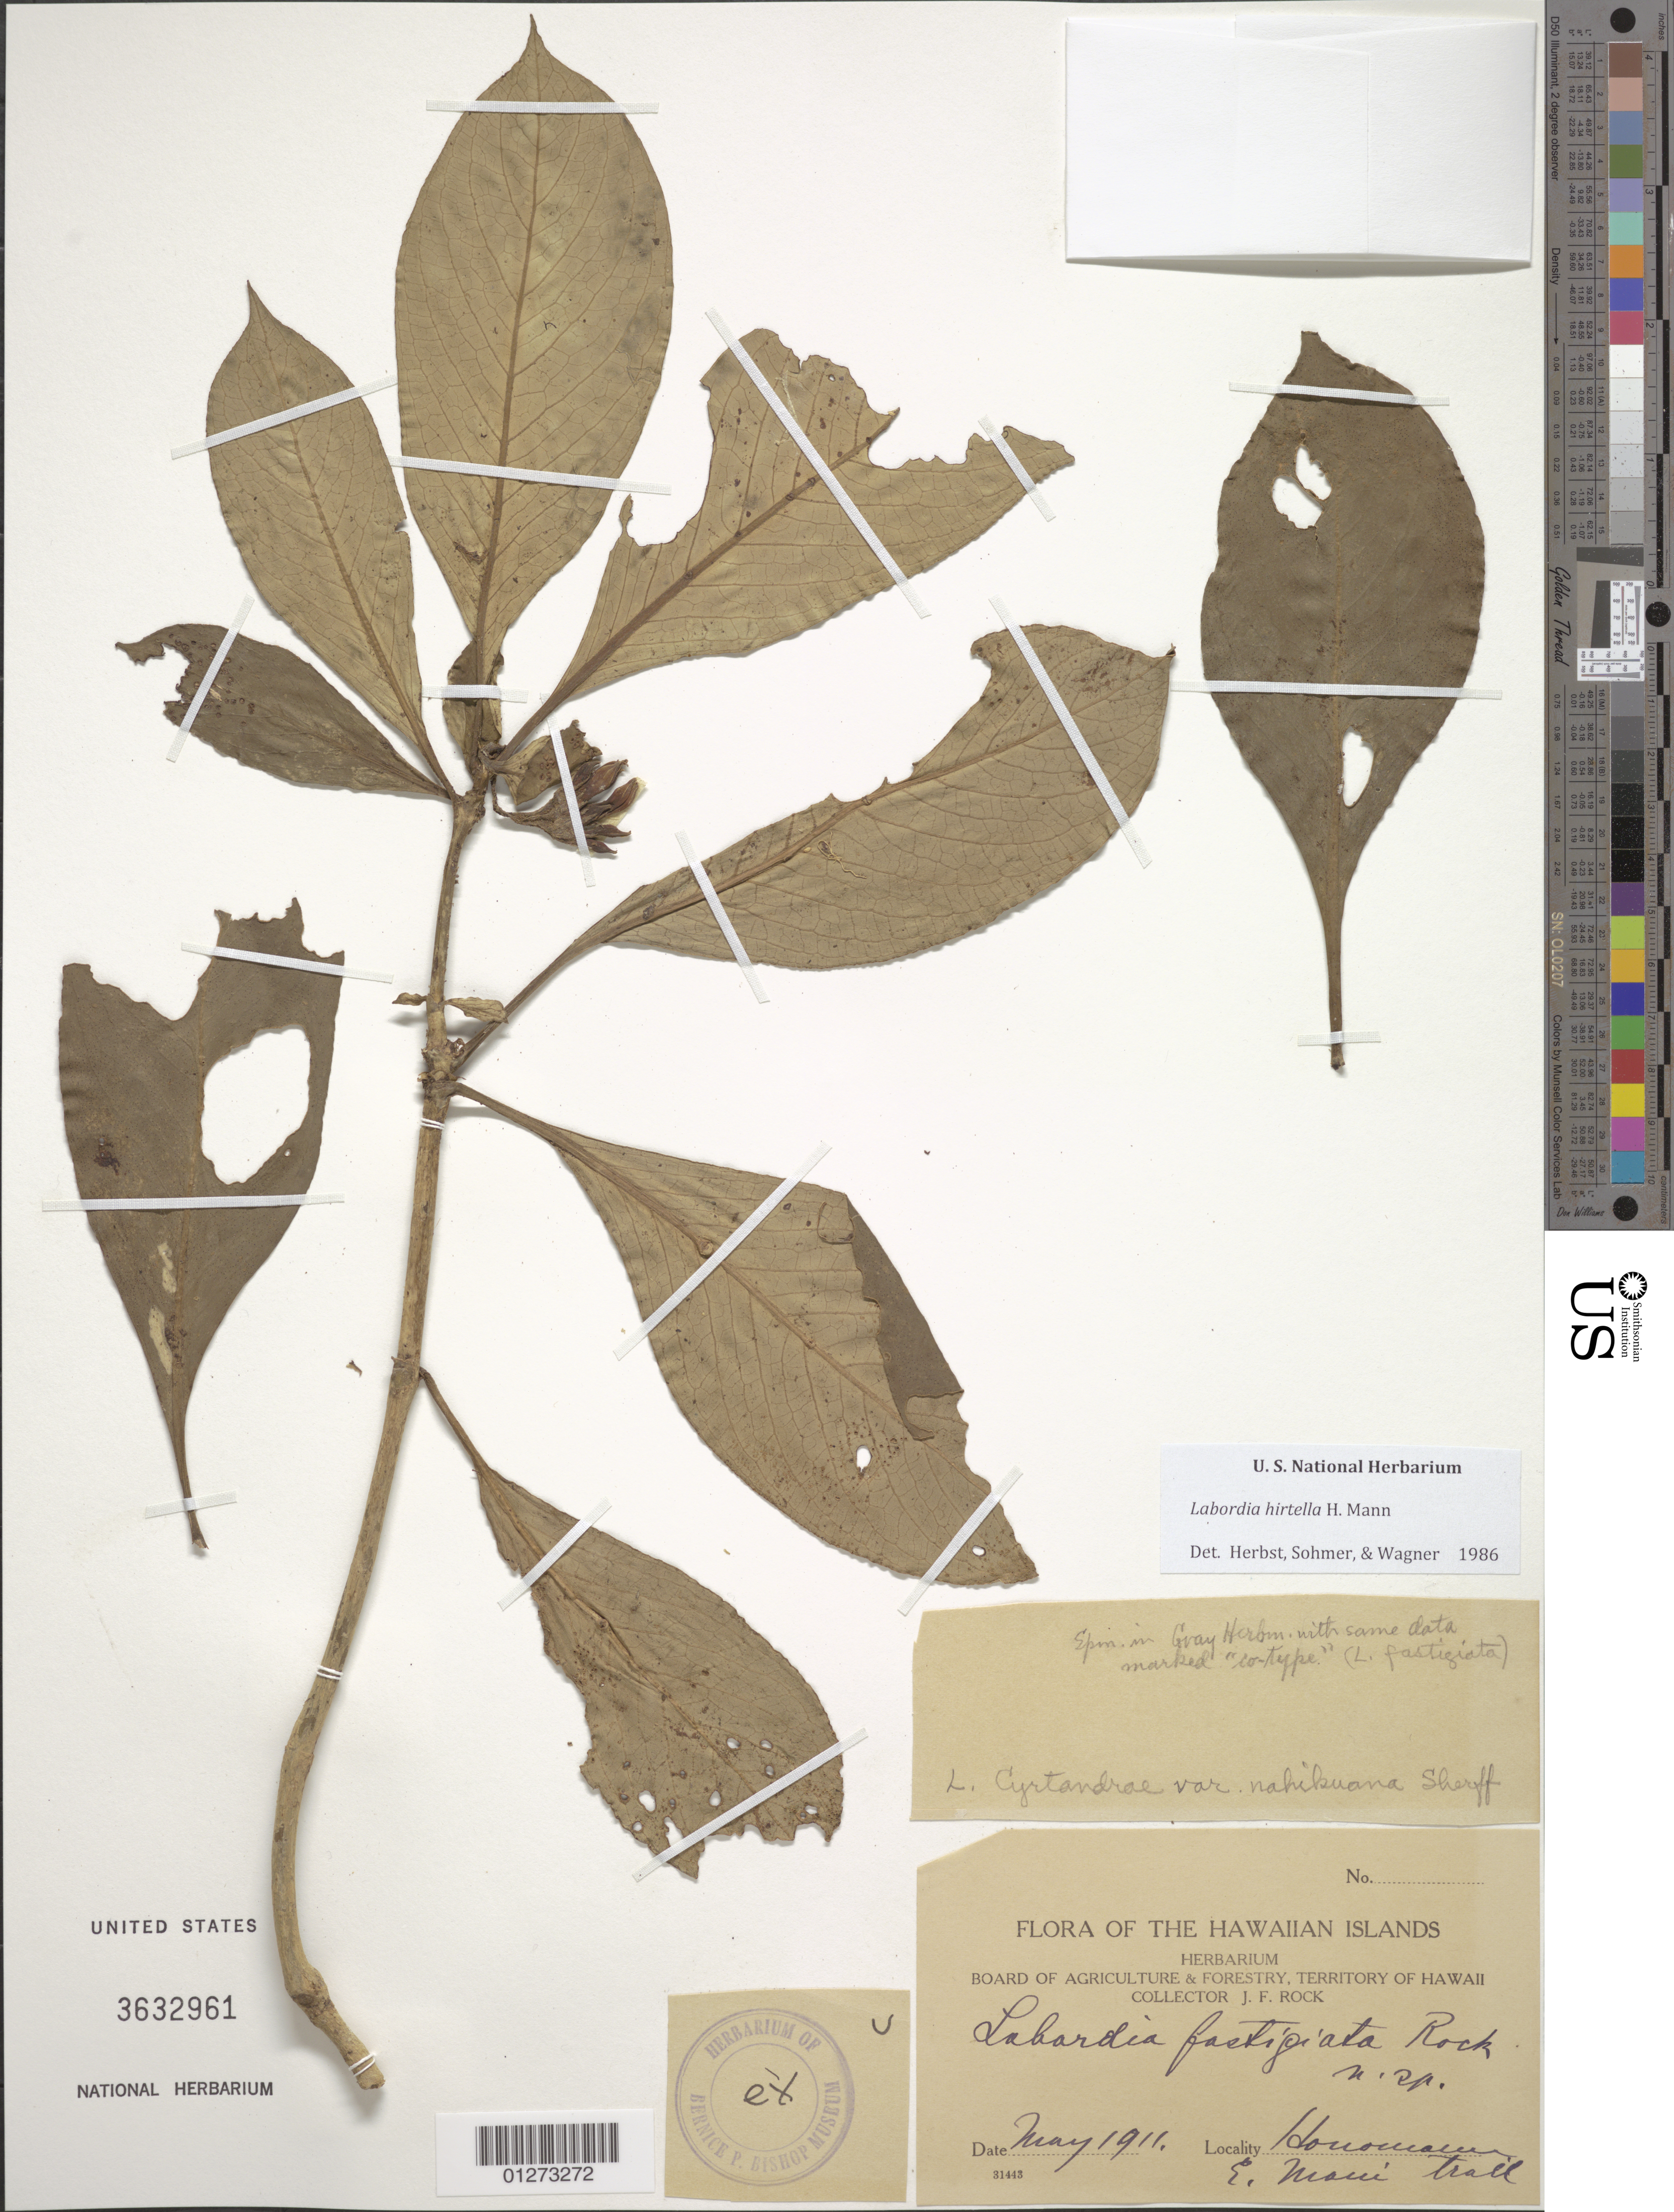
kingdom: Plantae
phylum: Tracheophyta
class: Magnoliopsida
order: Gentianales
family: Loganiaceae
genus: Geniostoma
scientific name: Geniostoma hirtellum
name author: (H. Mann) Byng & Christenh.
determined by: Wagner, W. L., (BOT), Smithsonian Institution - National Museum of Natural History (UNITED STATES)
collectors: J. F. Rock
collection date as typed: May 1911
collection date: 1911-05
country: United States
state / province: Hawaii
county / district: Maui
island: Maui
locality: East Maui, Honomanu Trail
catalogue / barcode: US 3632961